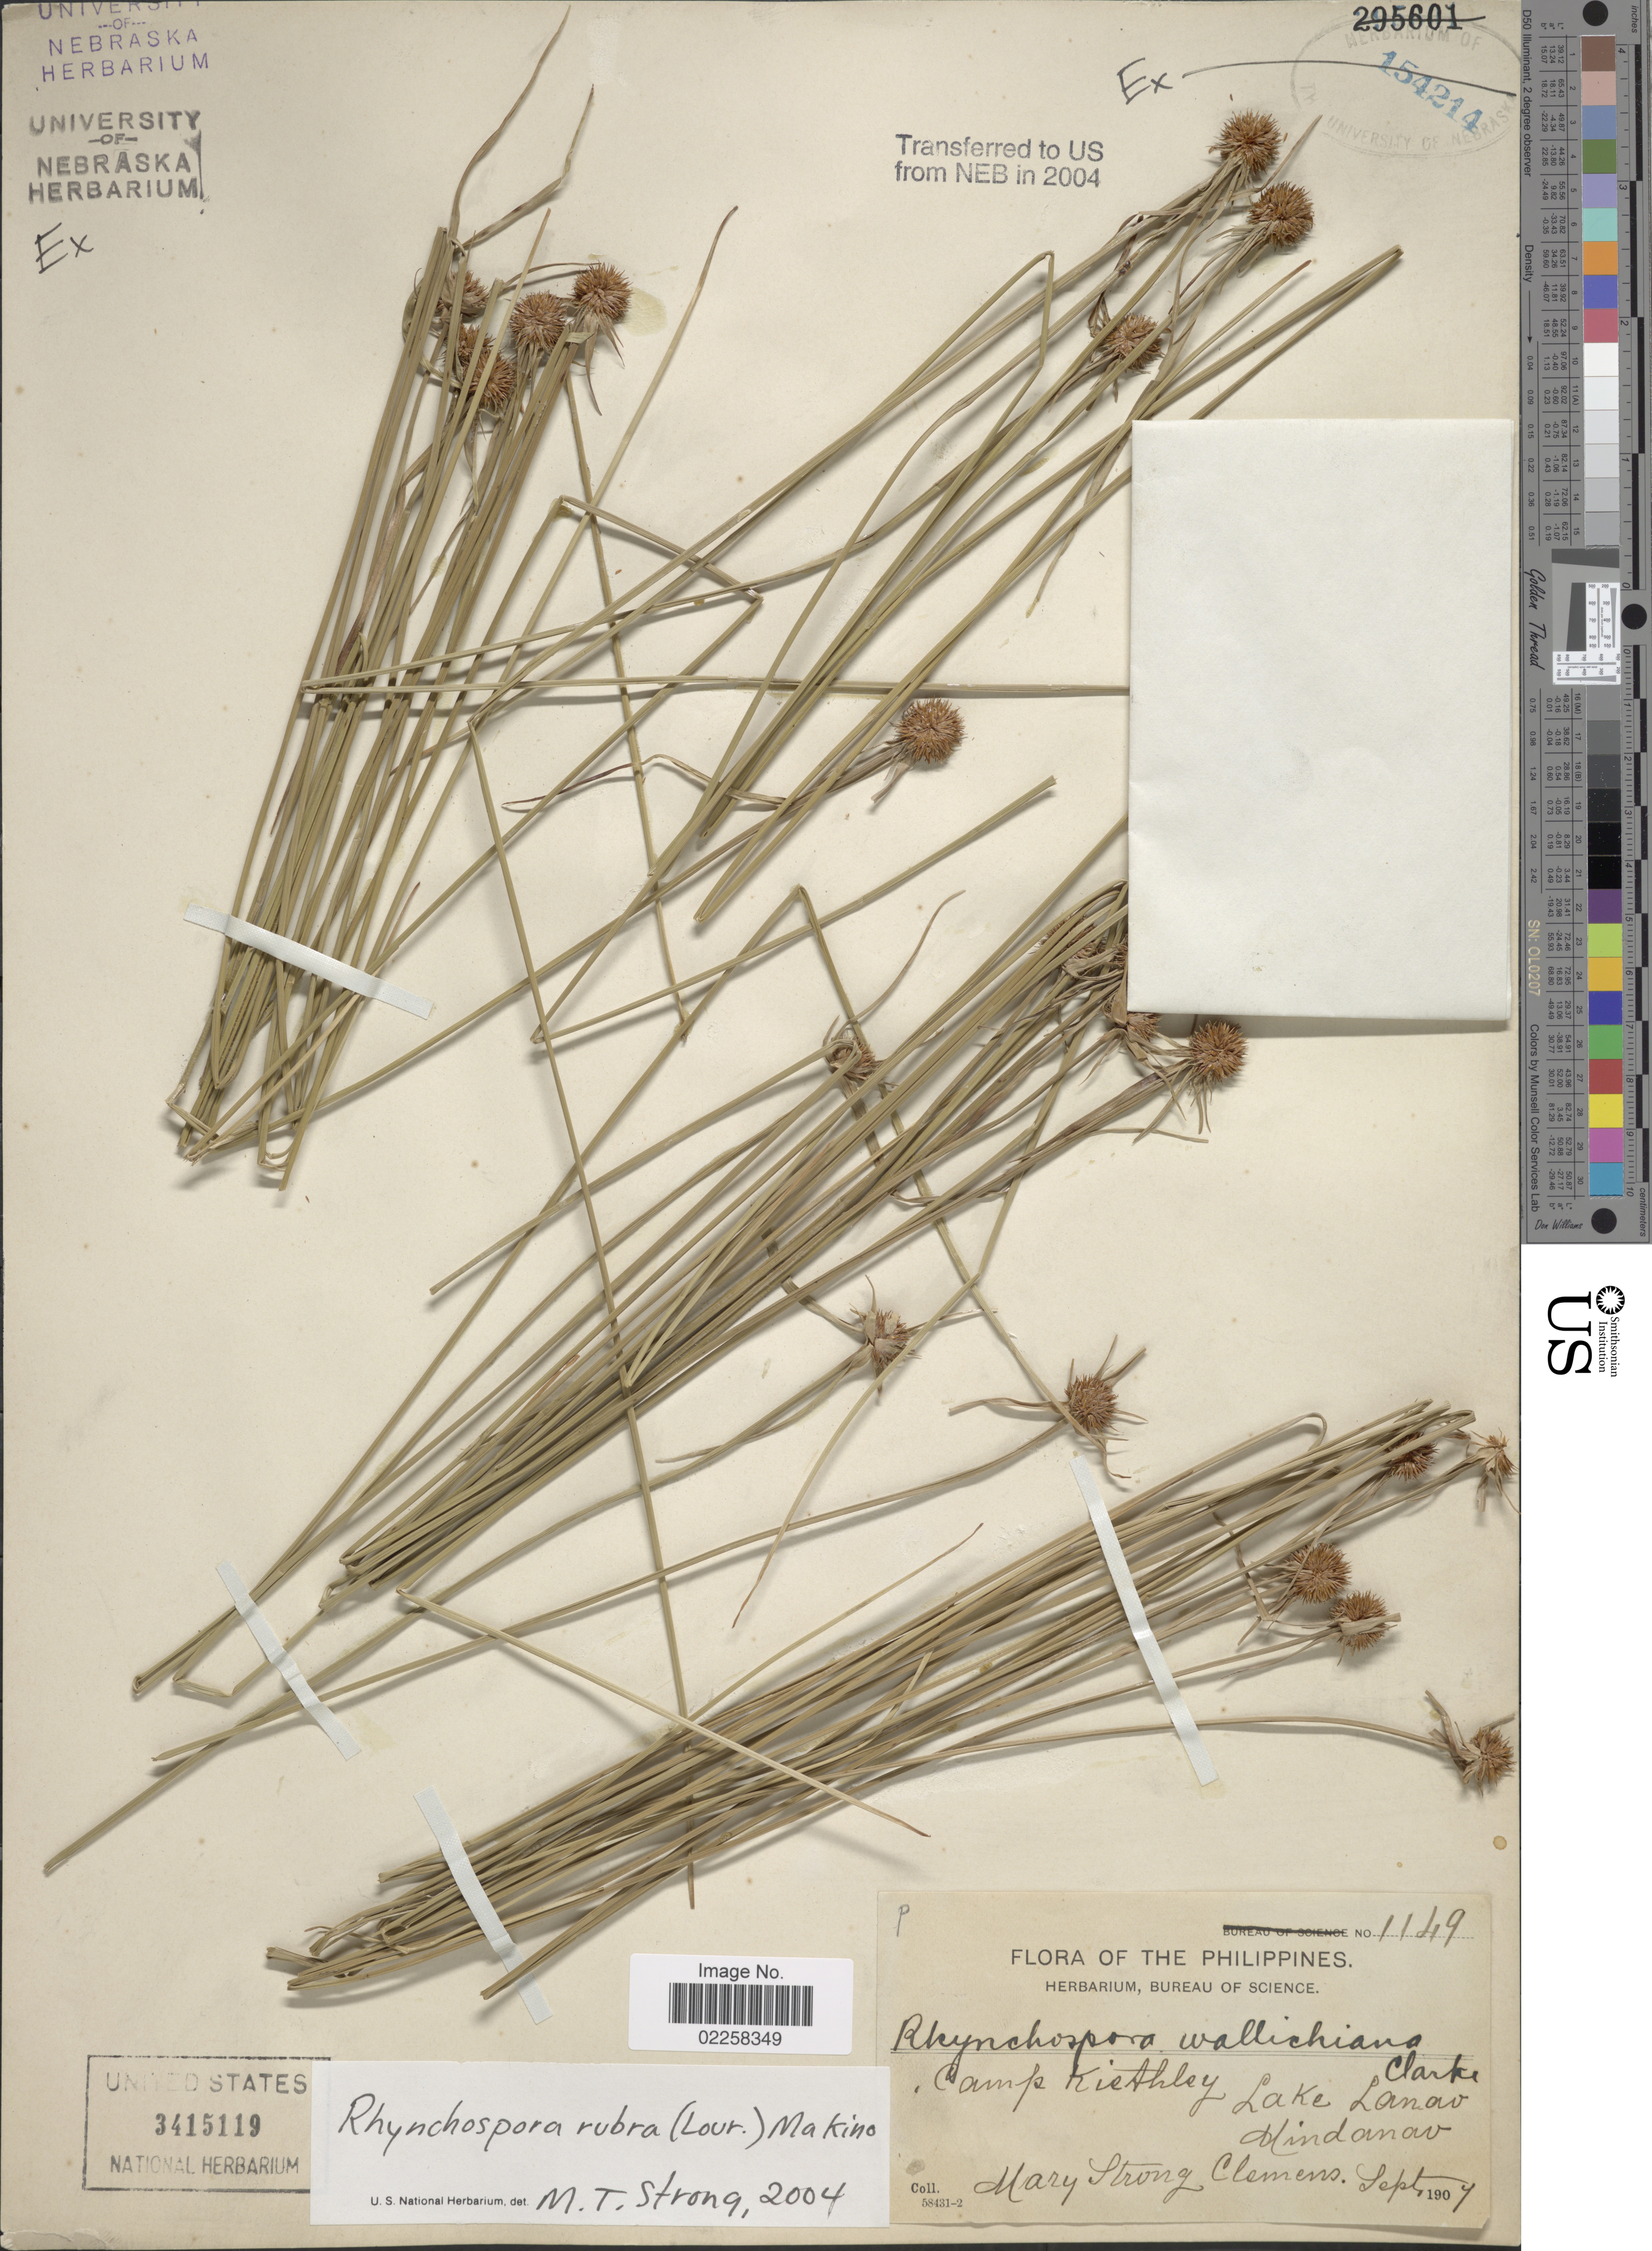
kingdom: Plantae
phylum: Tracheophyta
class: Liliopsida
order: Poales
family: Cyperaceae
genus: Rhynchospora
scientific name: Rhynchospora rubra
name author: (Lour.) Makino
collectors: M. S. Clemens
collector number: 1149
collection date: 1907-09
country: Philippines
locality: Camp Keithley, Lake Lanao, Mindanao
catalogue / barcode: US 3415119